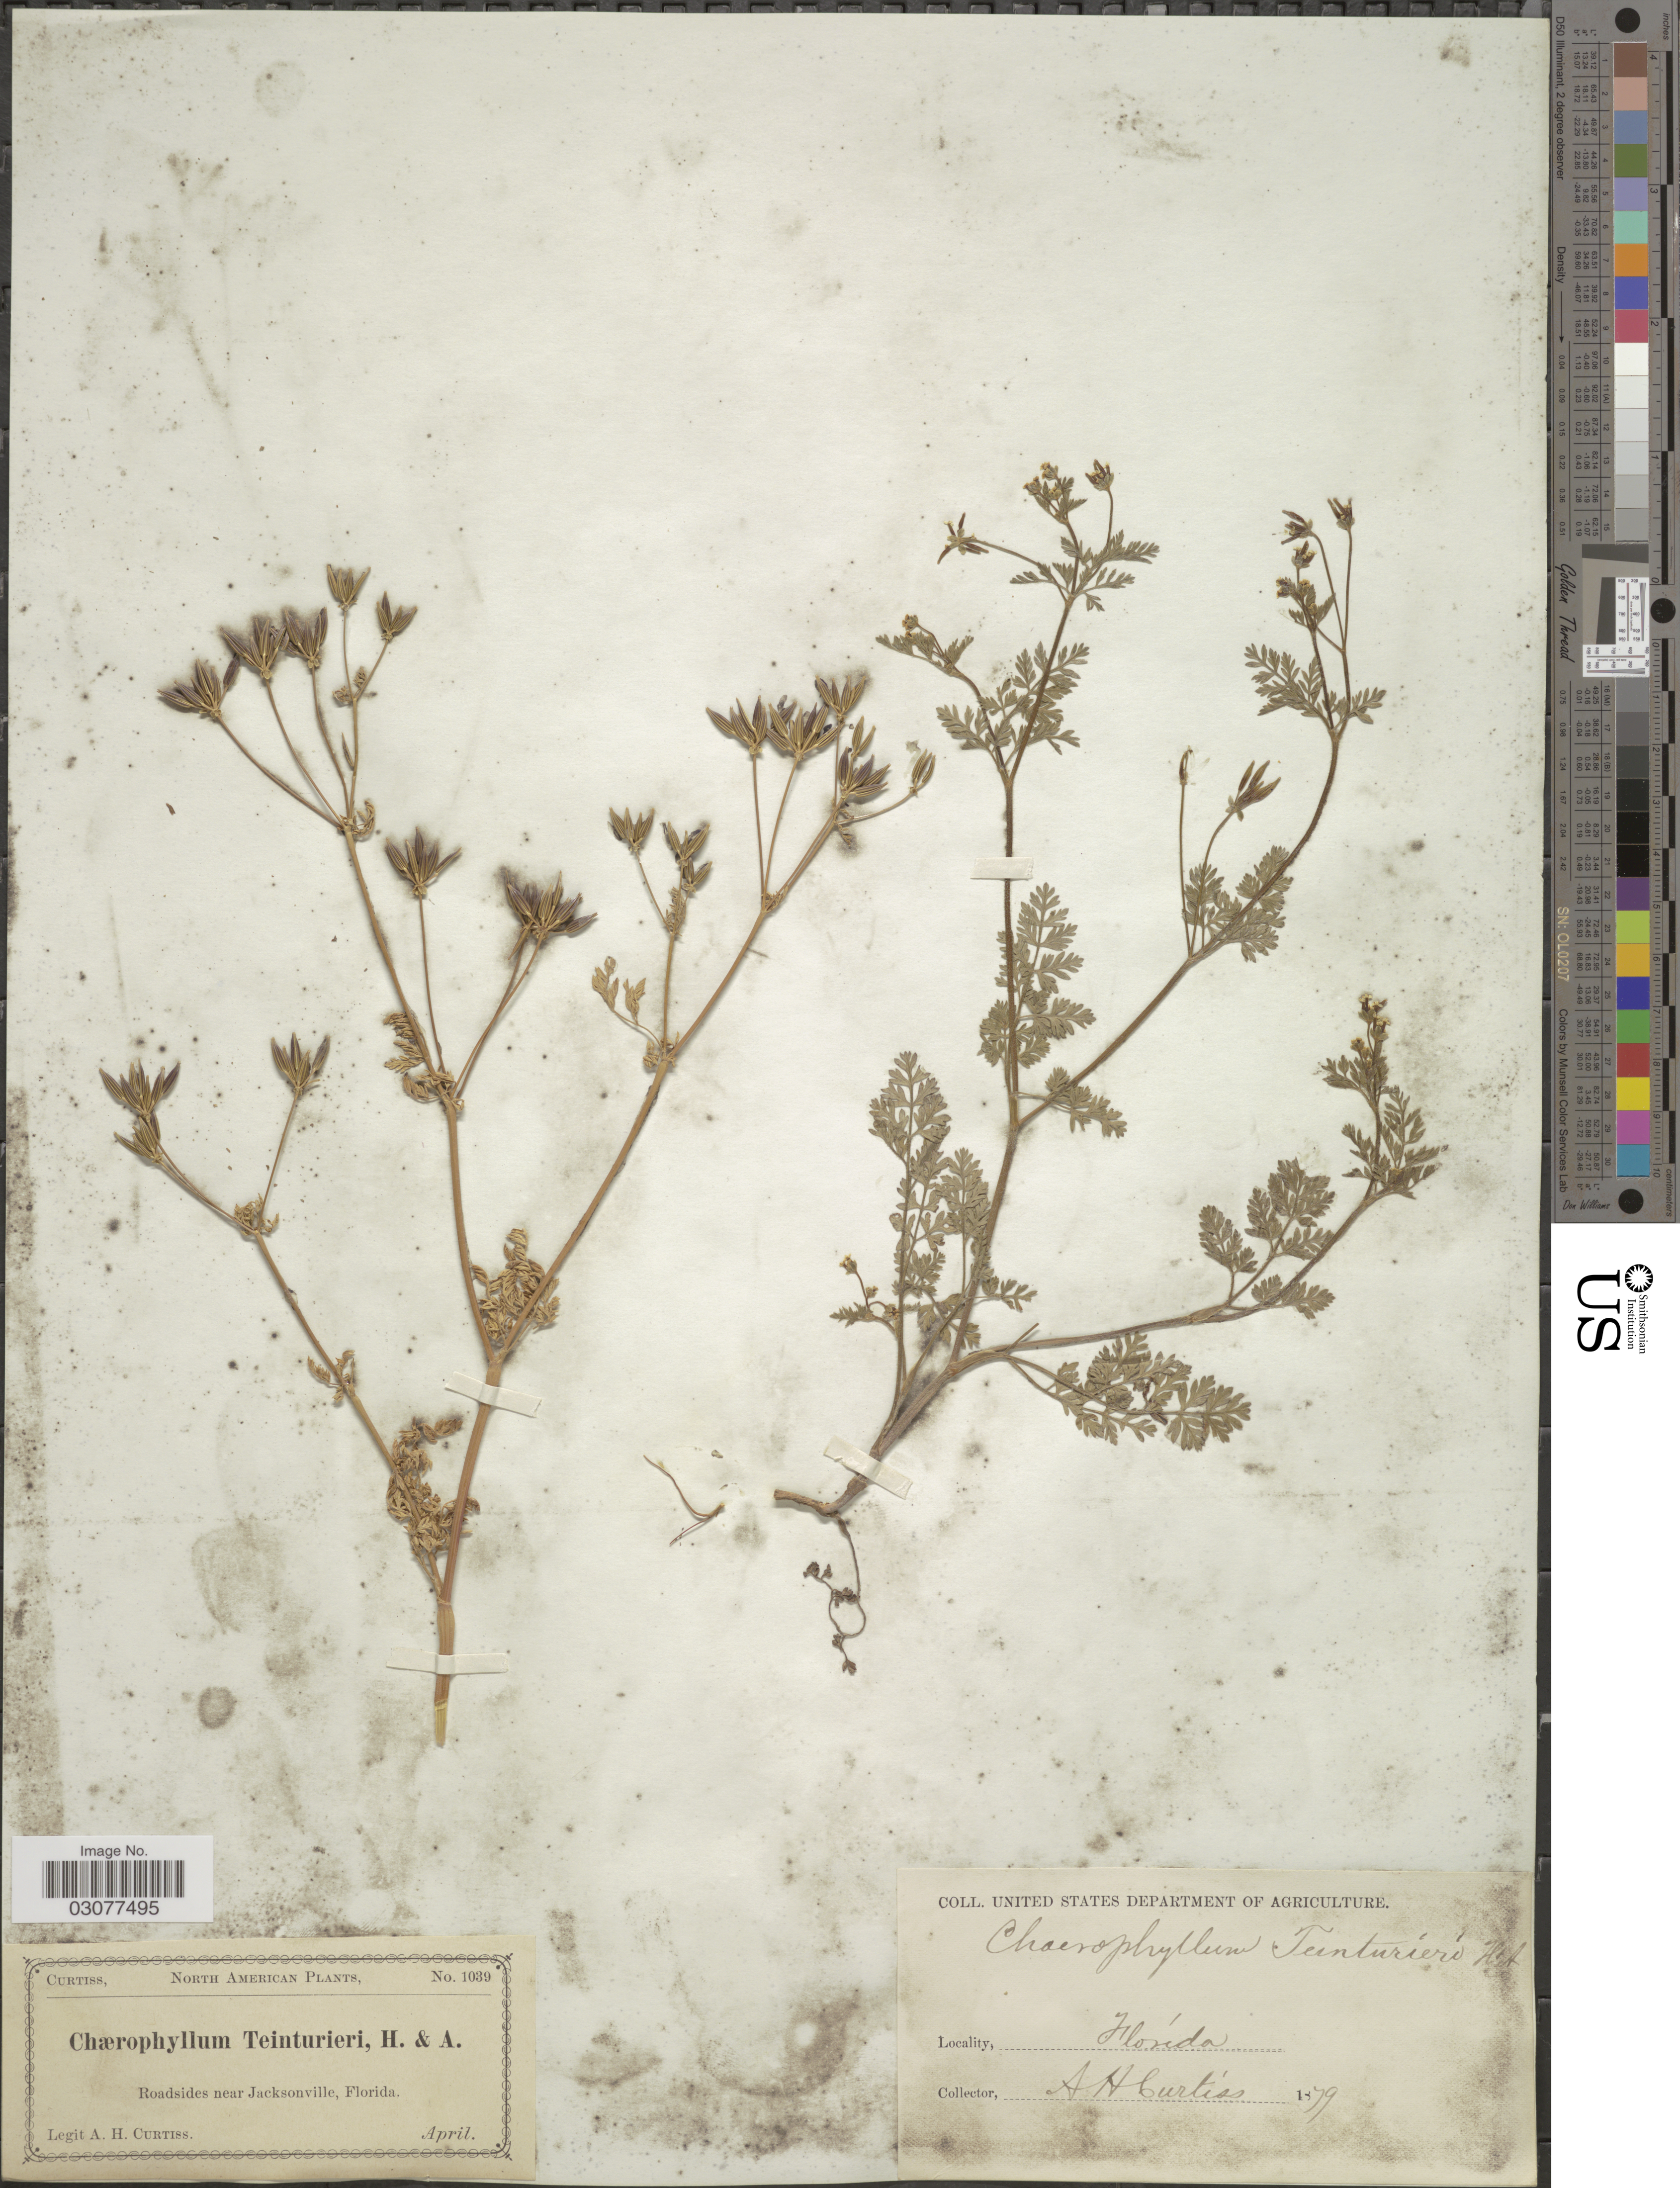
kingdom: Plantae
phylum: Tracheophyta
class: Magnoliopsida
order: Apiales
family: Apiaceae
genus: Chaerophyllum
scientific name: Chaerophyllum tainturieri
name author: Hook.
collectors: A. H. Curtiss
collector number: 1039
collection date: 1879-04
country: United States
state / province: Florida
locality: Roadsides near Jacksonville.